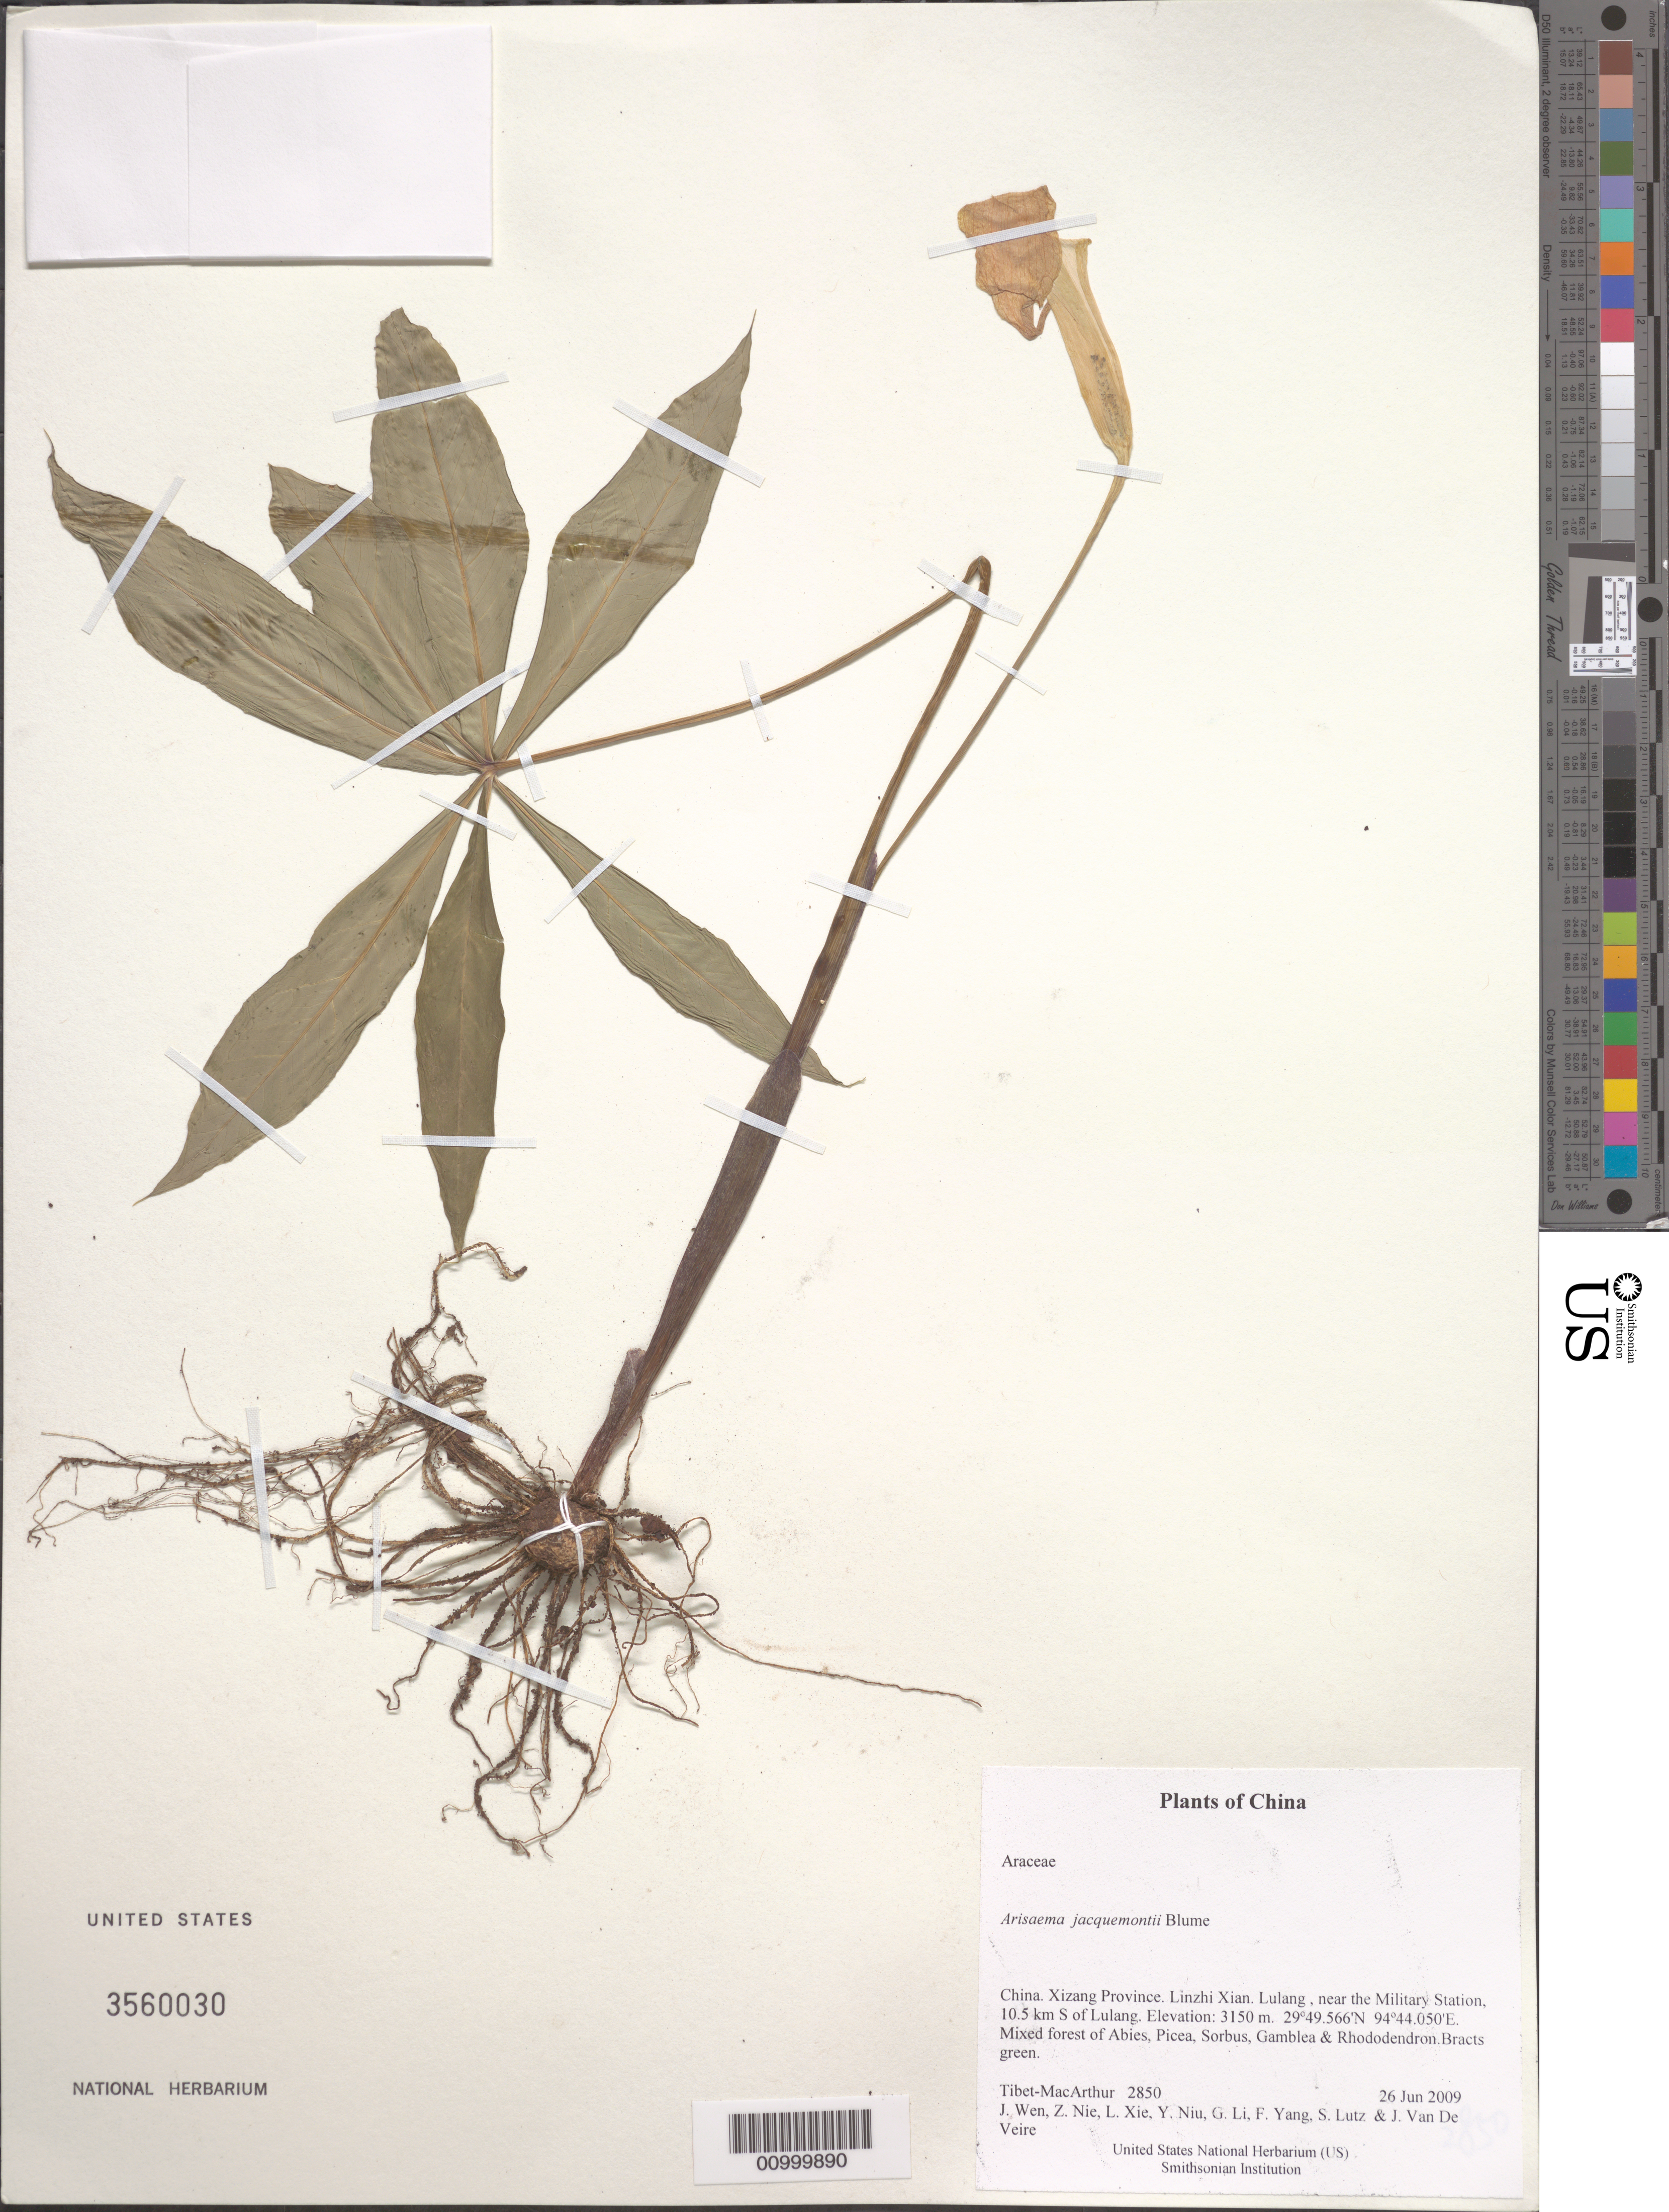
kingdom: Plantae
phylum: Tracheophyta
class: Liliopsida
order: Alismatales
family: Araceae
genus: Arisaema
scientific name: Arisaema consanguineum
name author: Schott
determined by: Ma, Zheng Xu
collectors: Tibet-MacArthur, J. Wen, Z. Nie, L. Xie, Y. Niu, G. Li, F. Yang, S. Lutz & J. Van De Veire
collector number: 2850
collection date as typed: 26 Jun 2009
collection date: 2009-06-26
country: China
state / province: Xizang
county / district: Linzhi Xian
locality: Lulang , near the Military Station, 10.5 km S of Lulang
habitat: Mixed forest of Abies, Picea, Sorbus, Gamblea & Rhododendron.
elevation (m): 3150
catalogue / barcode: US 3560030